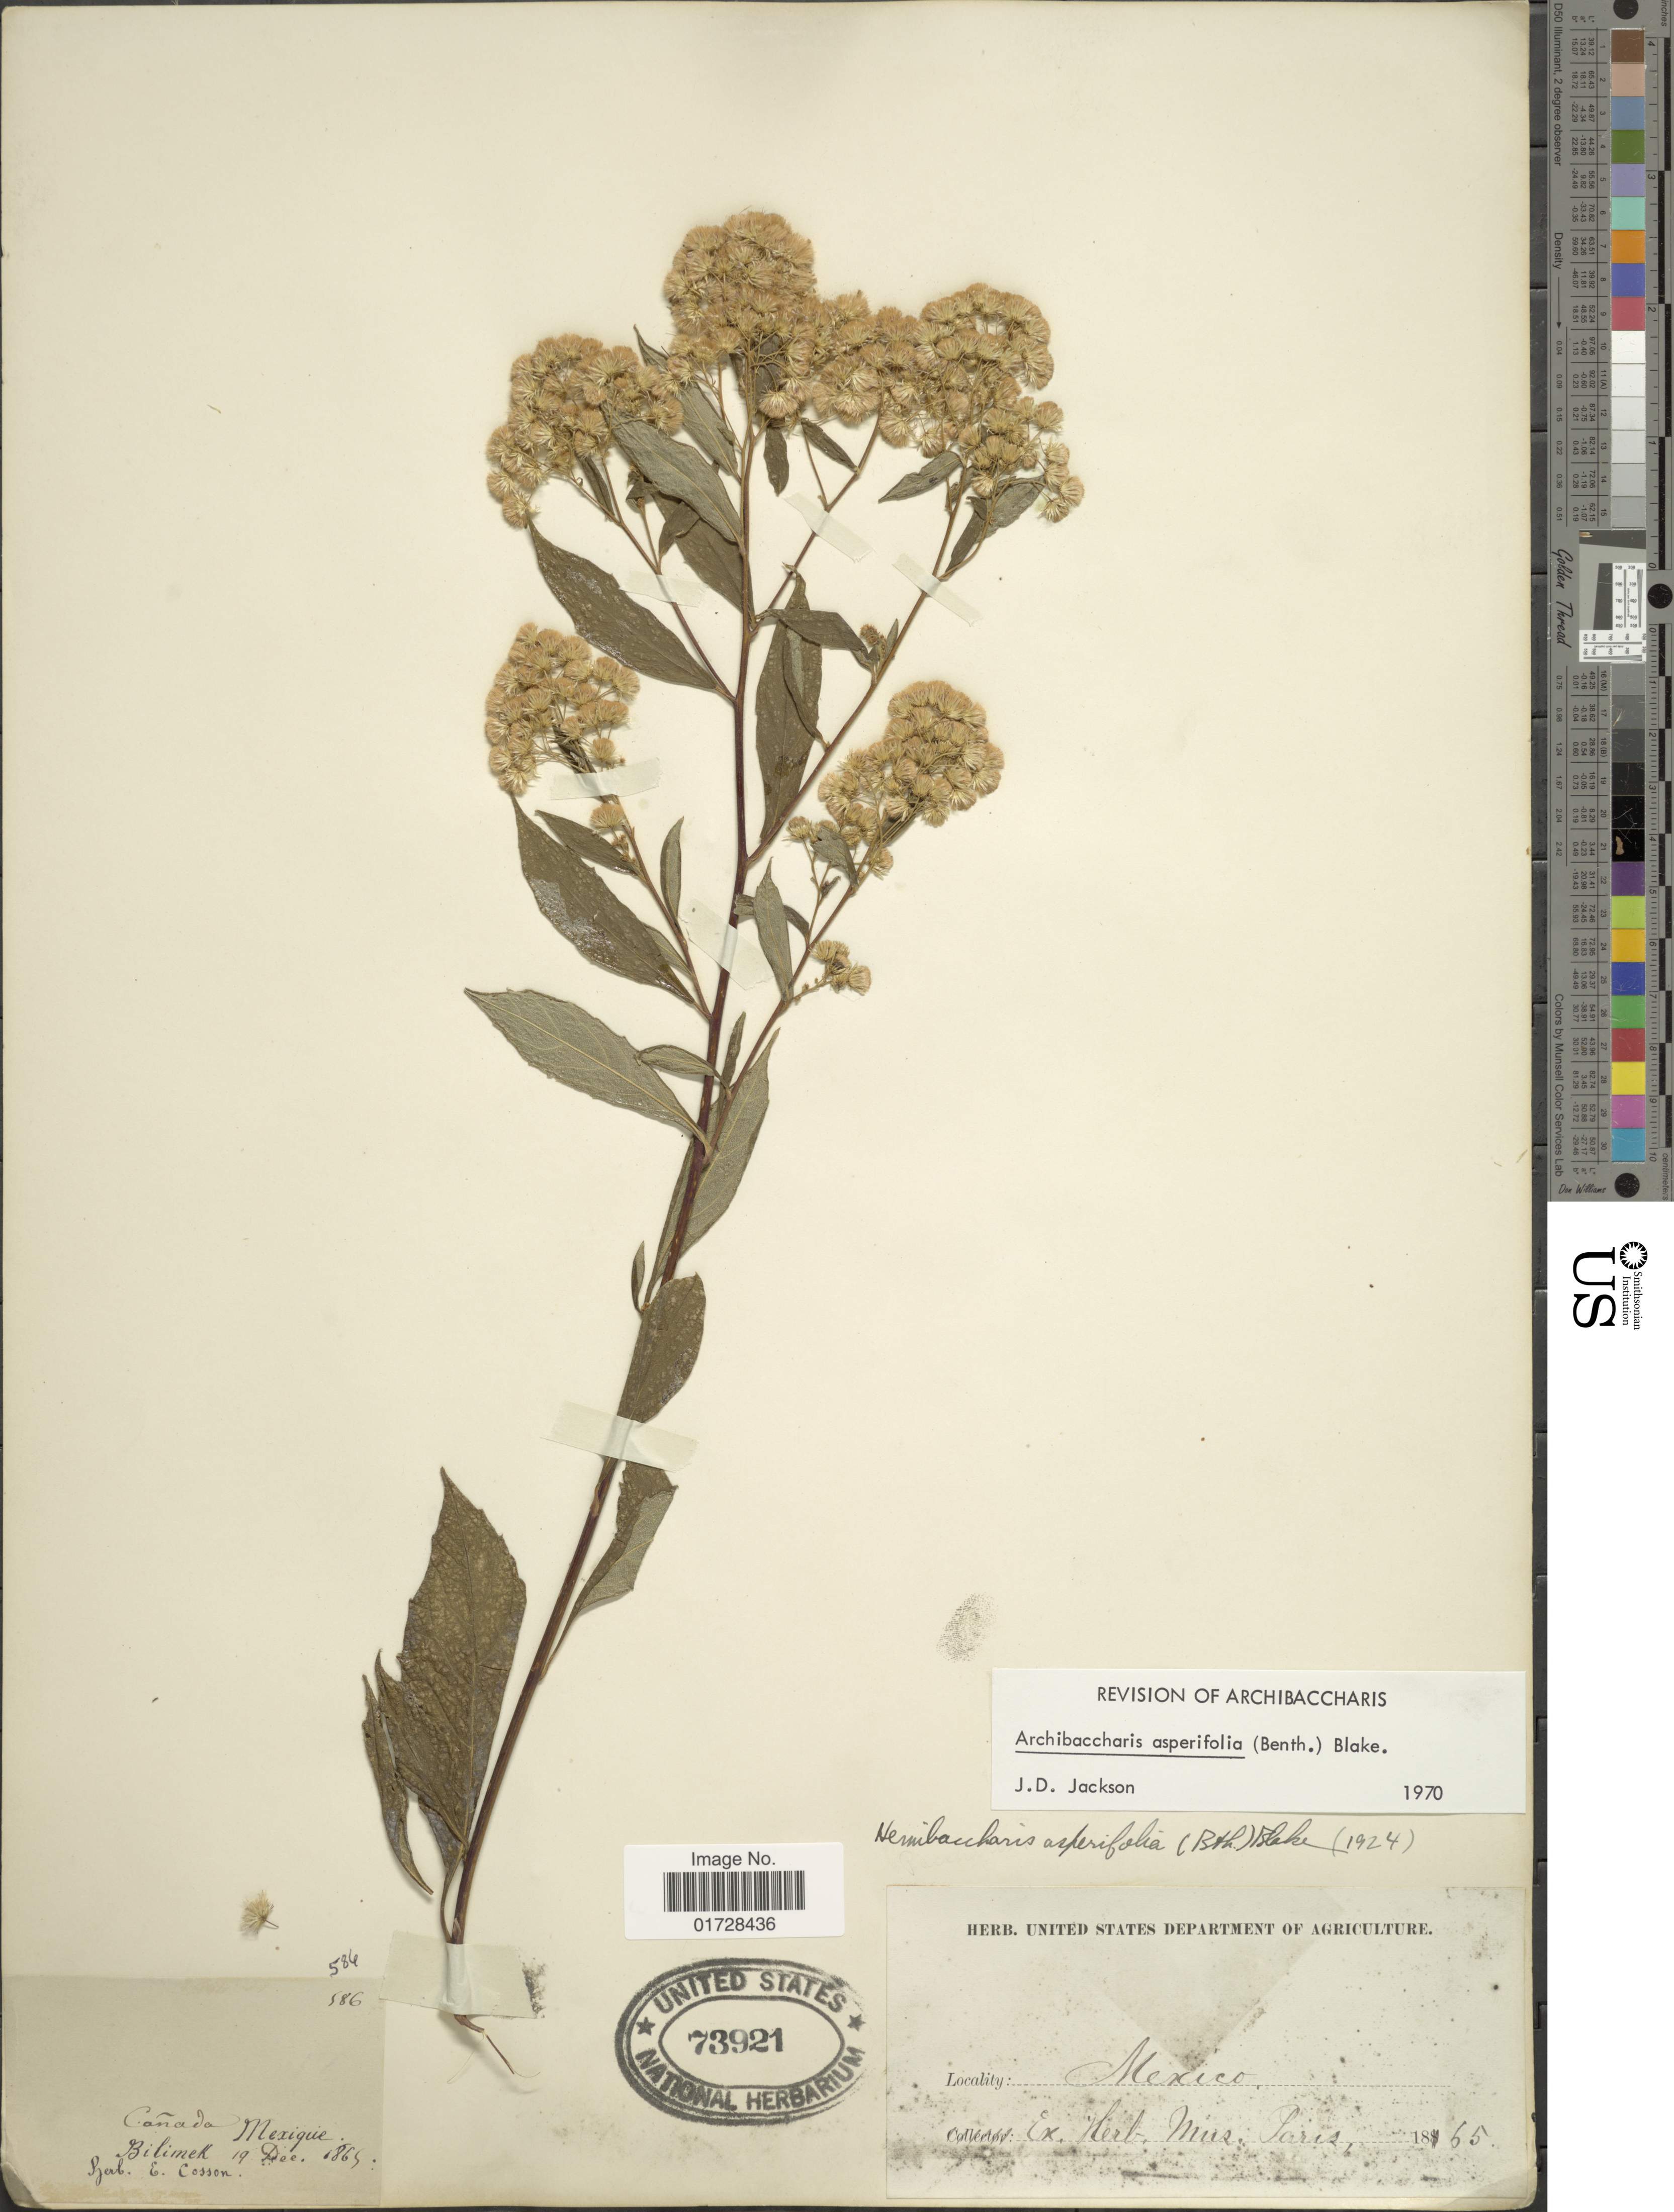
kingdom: Plantae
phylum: Tracheophyta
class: Magnoliopsida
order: Asterales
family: Asteraceae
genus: Archibaccharis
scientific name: Archibaccharis asperifolia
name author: (Benth.) S.F. Blake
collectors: -. Bilimek & ex herb. E. Cosson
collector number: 586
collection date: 1865-12-19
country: Mexico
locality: Canada, Bilimek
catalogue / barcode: US 73921